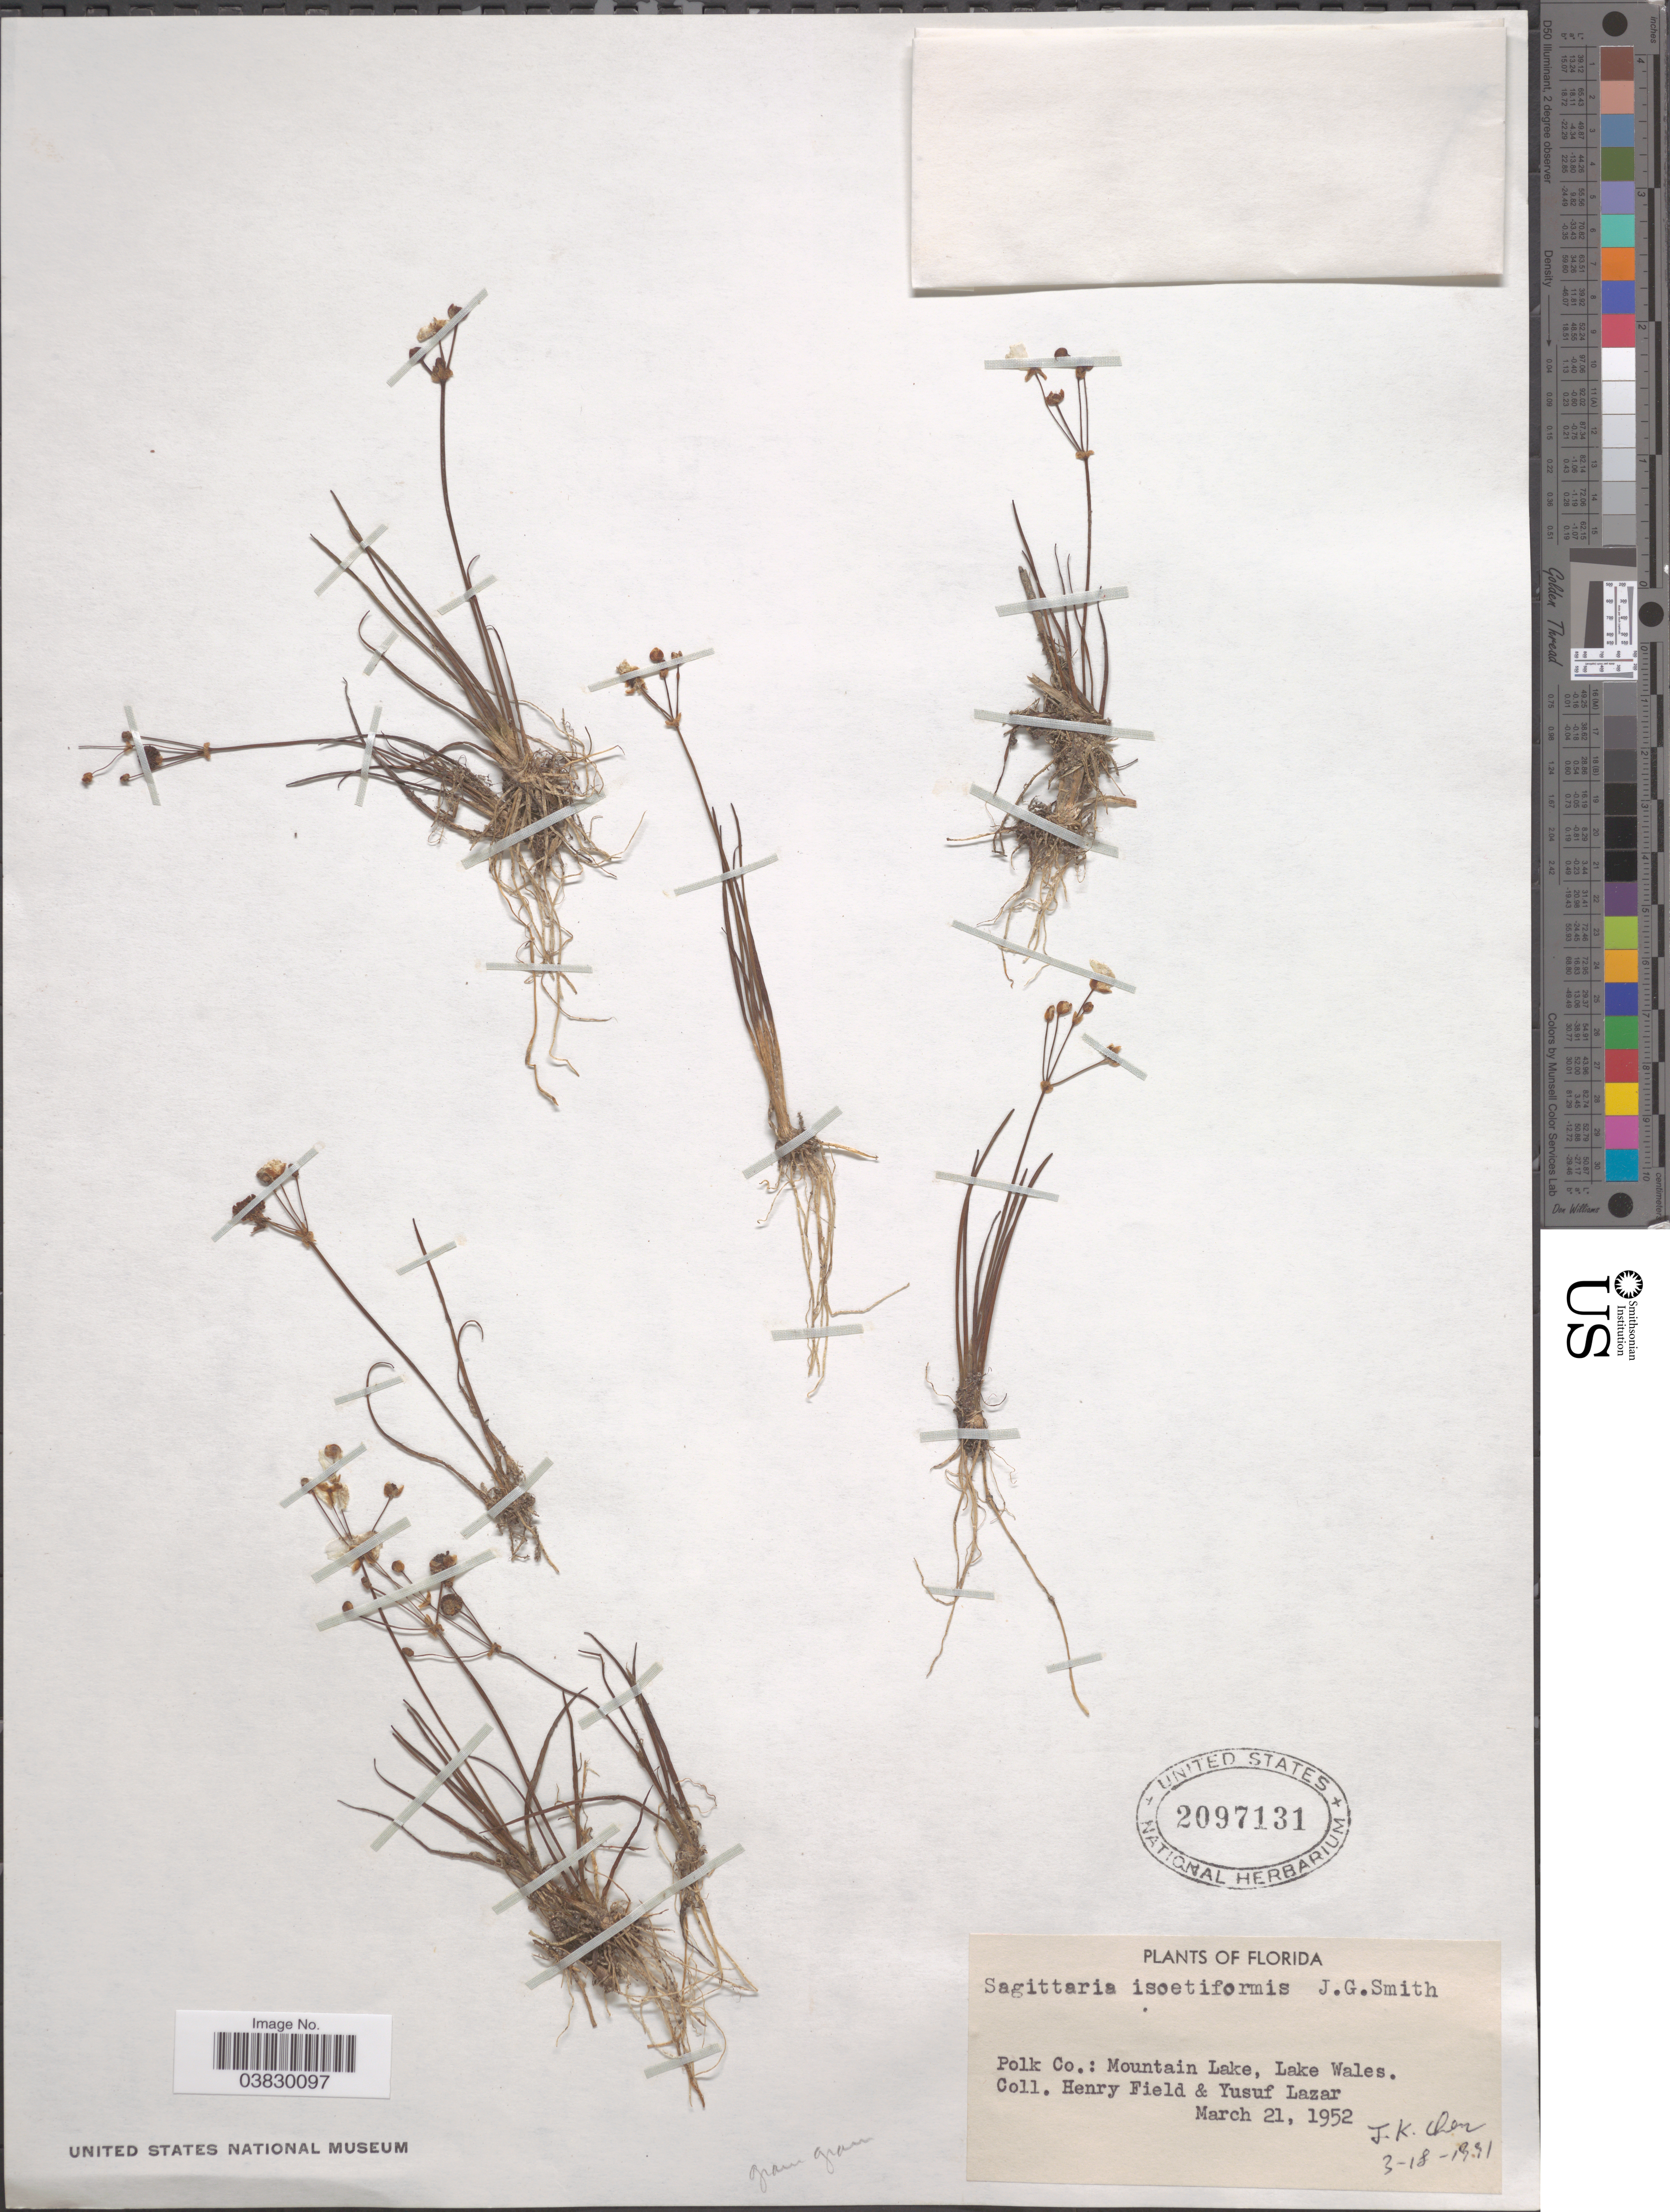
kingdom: Plantae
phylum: Tracheophyta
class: Liliopsida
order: Alismatales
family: Alismataceae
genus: Sagittaria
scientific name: Sagittaria graminea var. graminea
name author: Michx.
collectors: H. Field & Y. Lazar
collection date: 1952-03-21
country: United States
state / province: Florida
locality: Polk Co.: Mountain Lake, Lake Wales.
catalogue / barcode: US 2097131